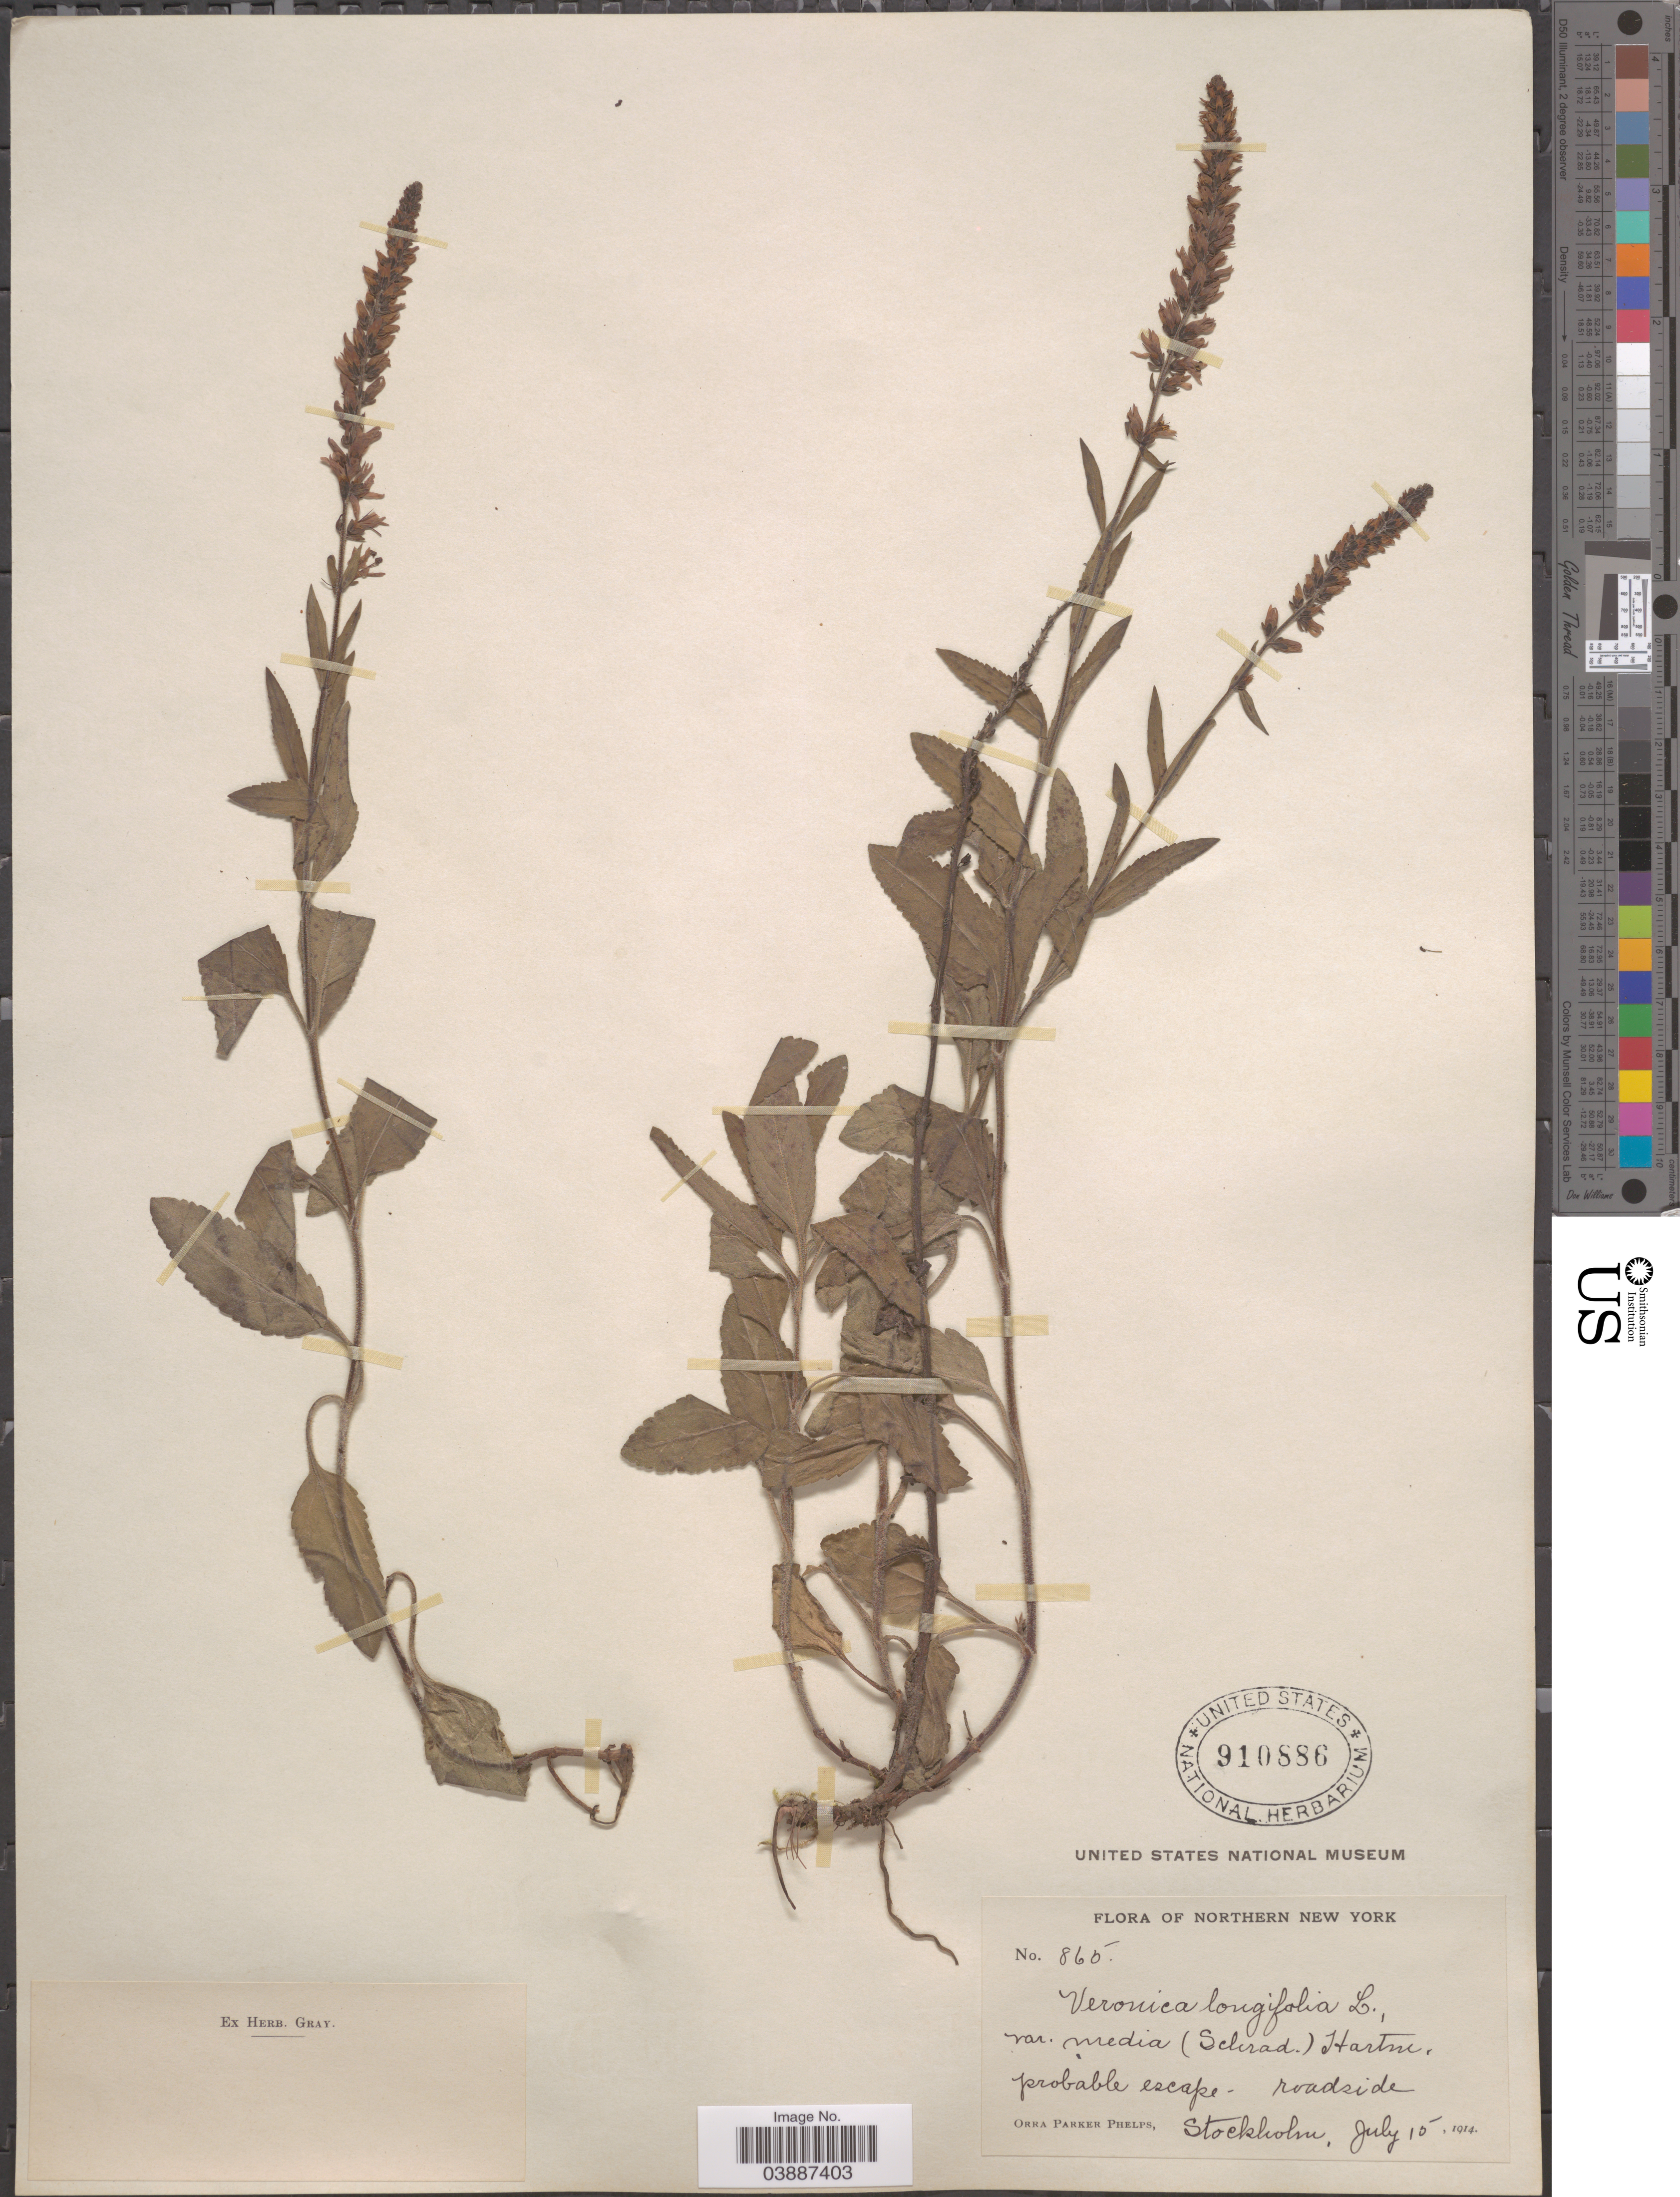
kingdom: Plantae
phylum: Tracheophyta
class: Magnoliopsida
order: Lamiales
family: Plantaginaceae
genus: Veronica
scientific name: Veronica longifolia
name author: L.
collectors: O. P. Phelps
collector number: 865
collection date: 1914-07-15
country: United States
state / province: New York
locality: Northern New York. Roadside Stockholm.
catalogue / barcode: US 910886